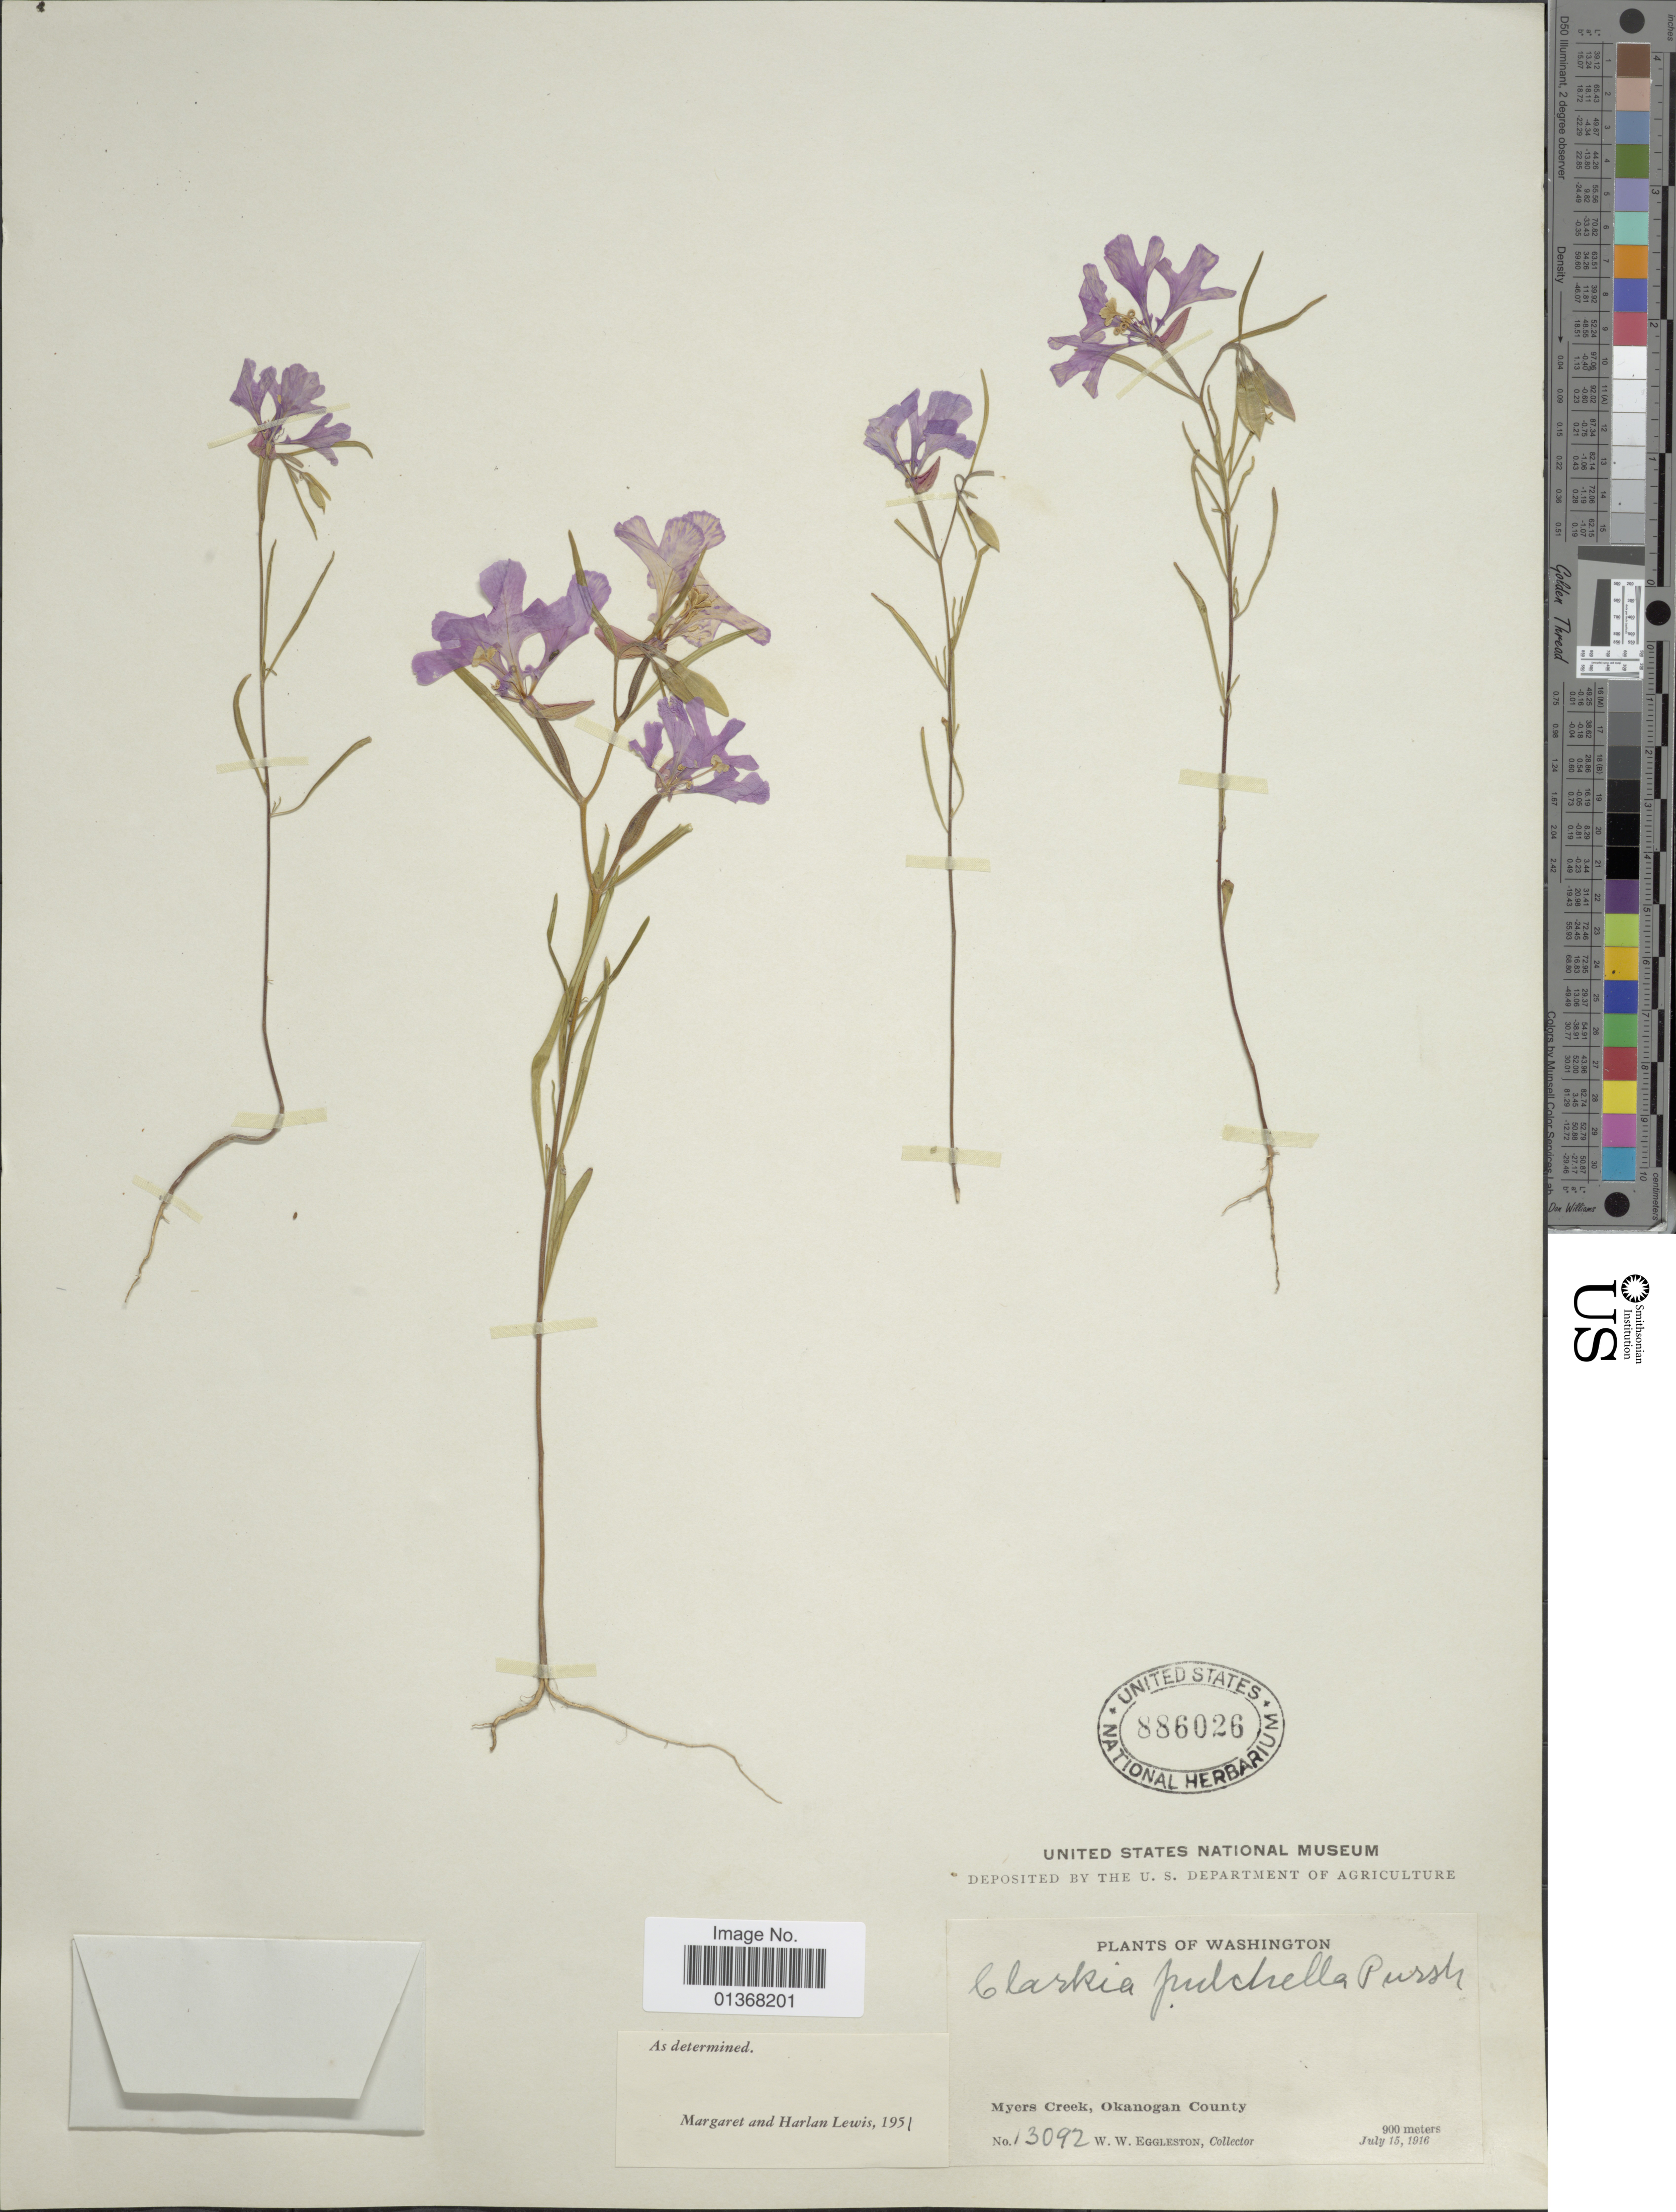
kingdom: Plantae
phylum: Tracheophyta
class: Magnoliopsida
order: Myrtales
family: Onagraceae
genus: Clarkia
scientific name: Clarkia pulchella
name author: Pursh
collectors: W. W. Eggleston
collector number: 13092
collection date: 1916-07-15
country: United States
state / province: Washington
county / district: Okanogan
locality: Myers Creek, Okanogan County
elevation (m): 900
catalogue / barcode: US 886026